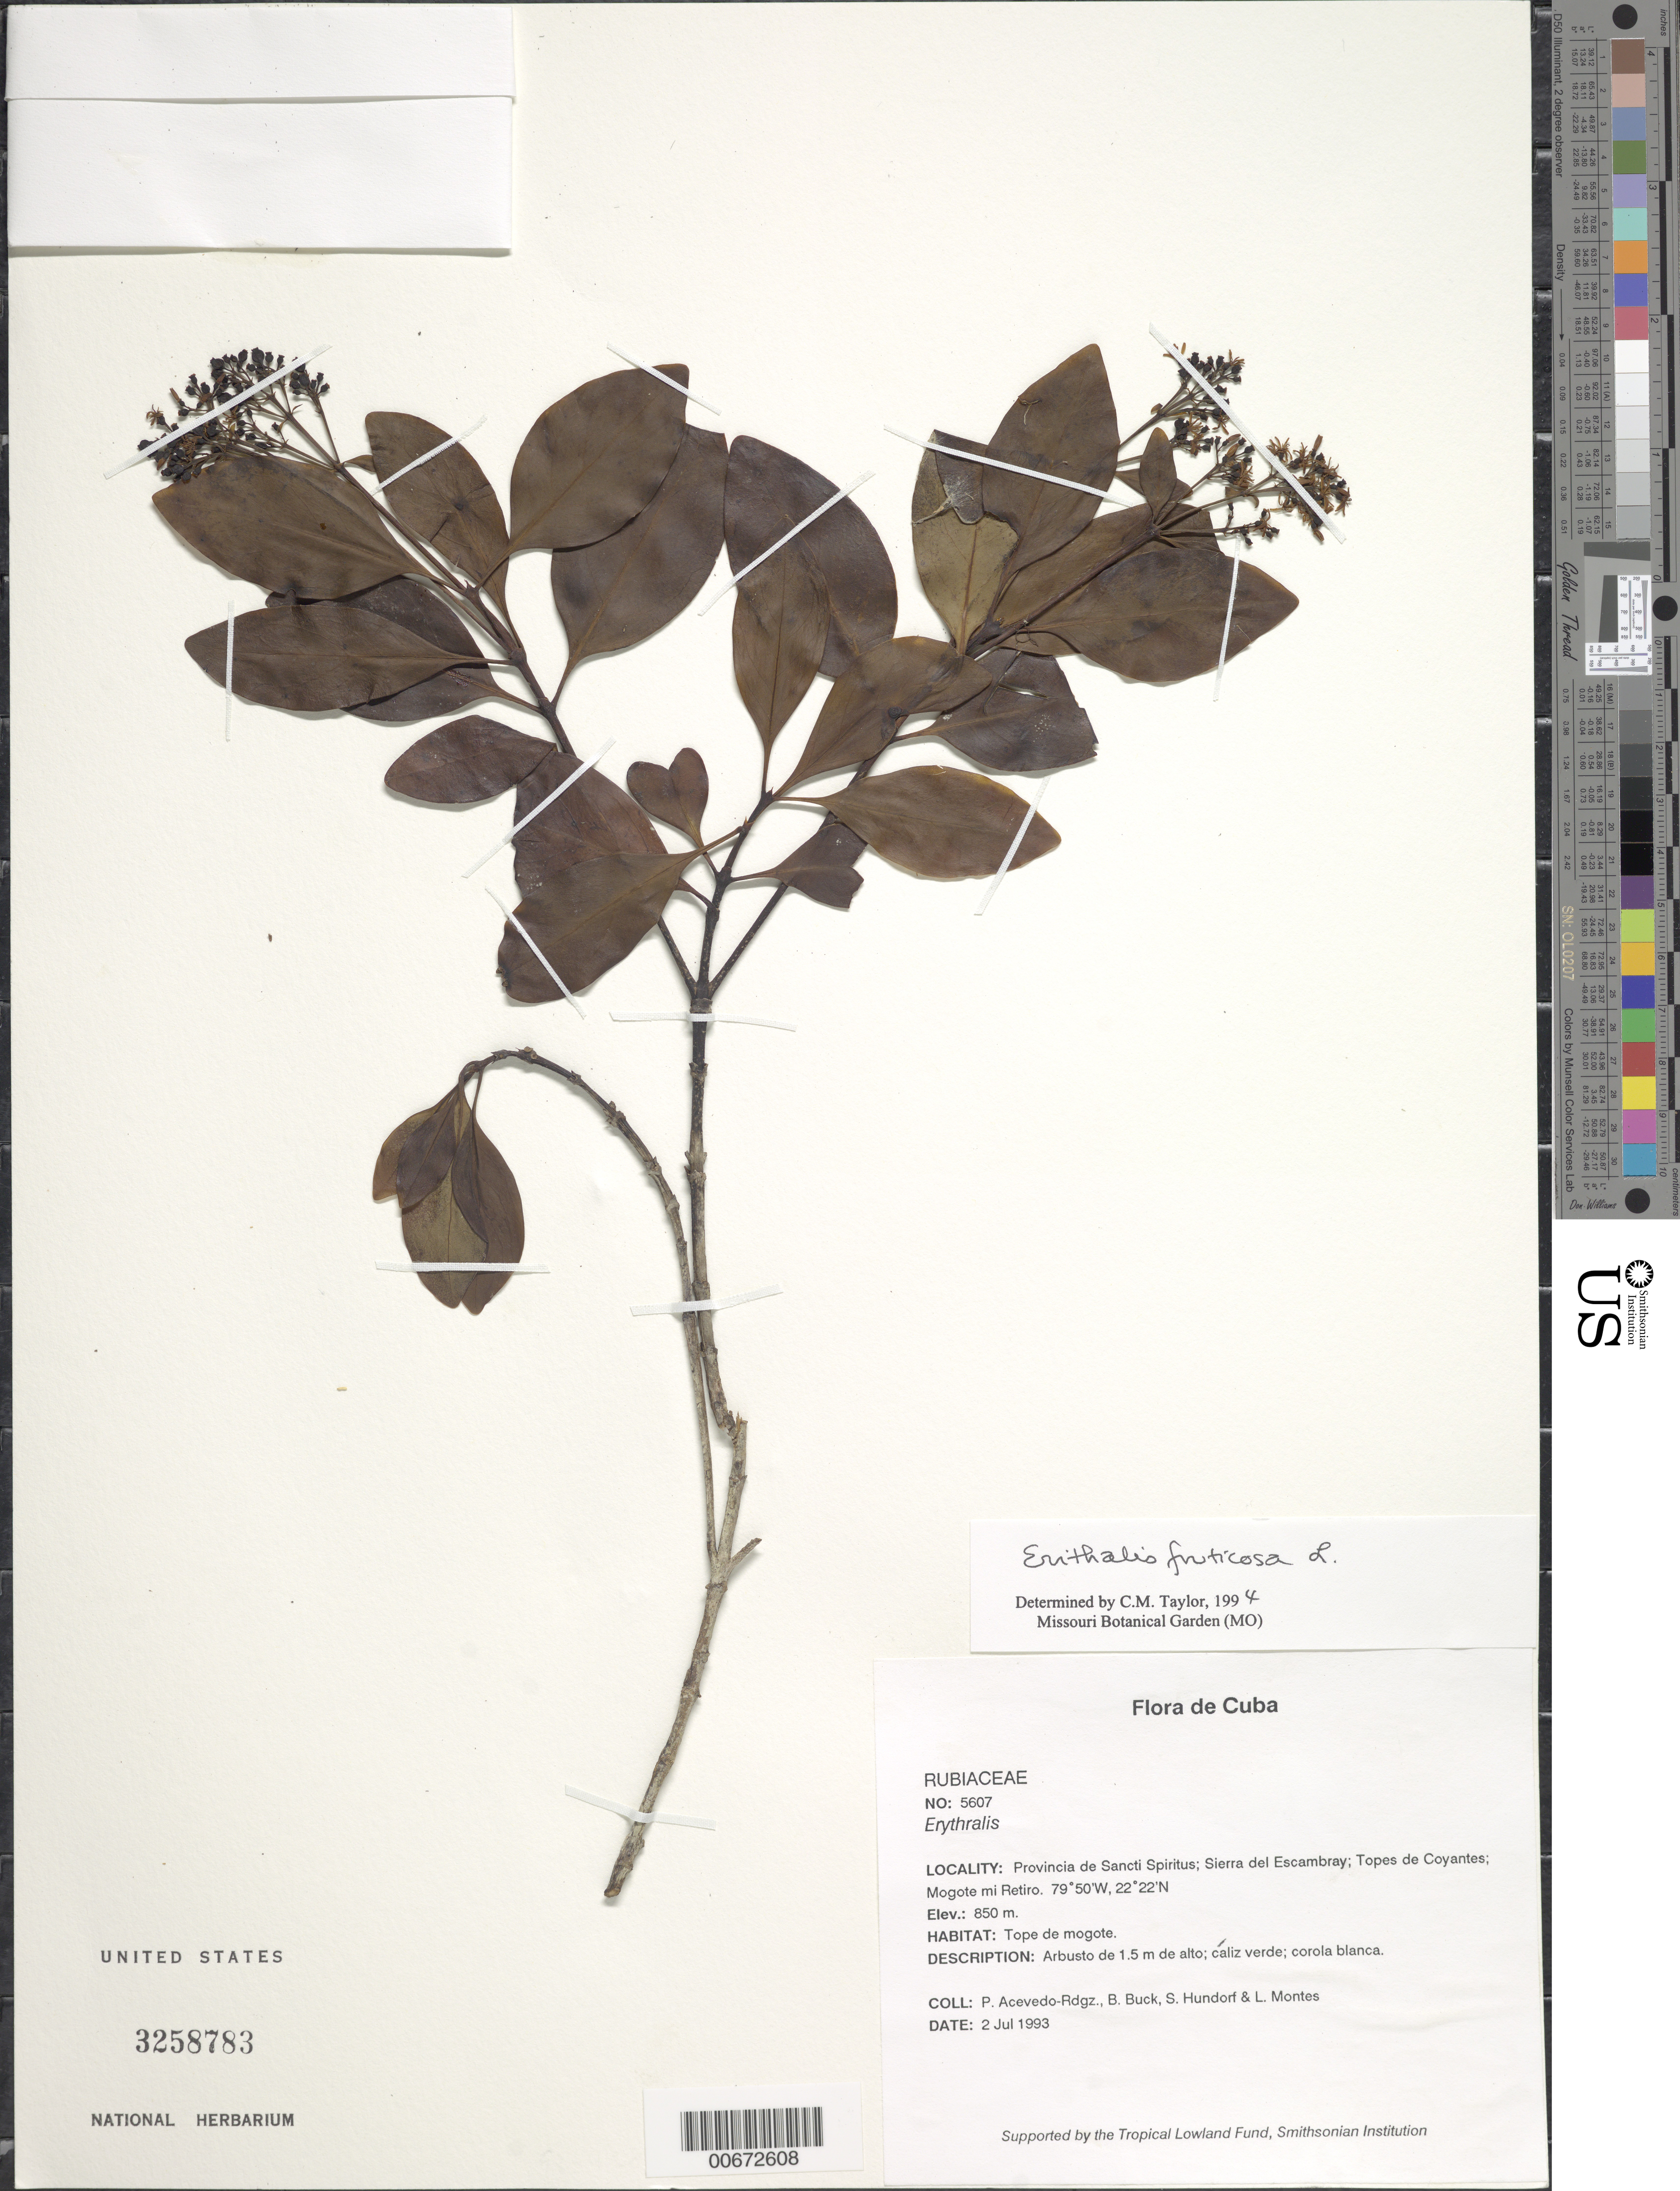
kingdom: Plantae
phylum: Tracheophyta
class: Magnoliopsida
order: Gentianales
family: Rubiaceae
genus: Erithalis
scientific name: Erithalis fruticosa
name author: L.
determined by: Taylor, Charlotte M.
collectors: P. Acevedo-Rodr., B. Buck, S. Hundorf & L. Montes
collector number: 5607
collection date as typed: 02 Jul 1993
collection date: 1993-07-02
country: Cuba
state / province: Sancti Spiritus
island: Cuba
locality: Sierra del Escambray; Topes de Coyantes; Mogote mi Retiro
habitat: Tope de mogote.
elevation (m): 850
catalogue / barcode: US 3258783